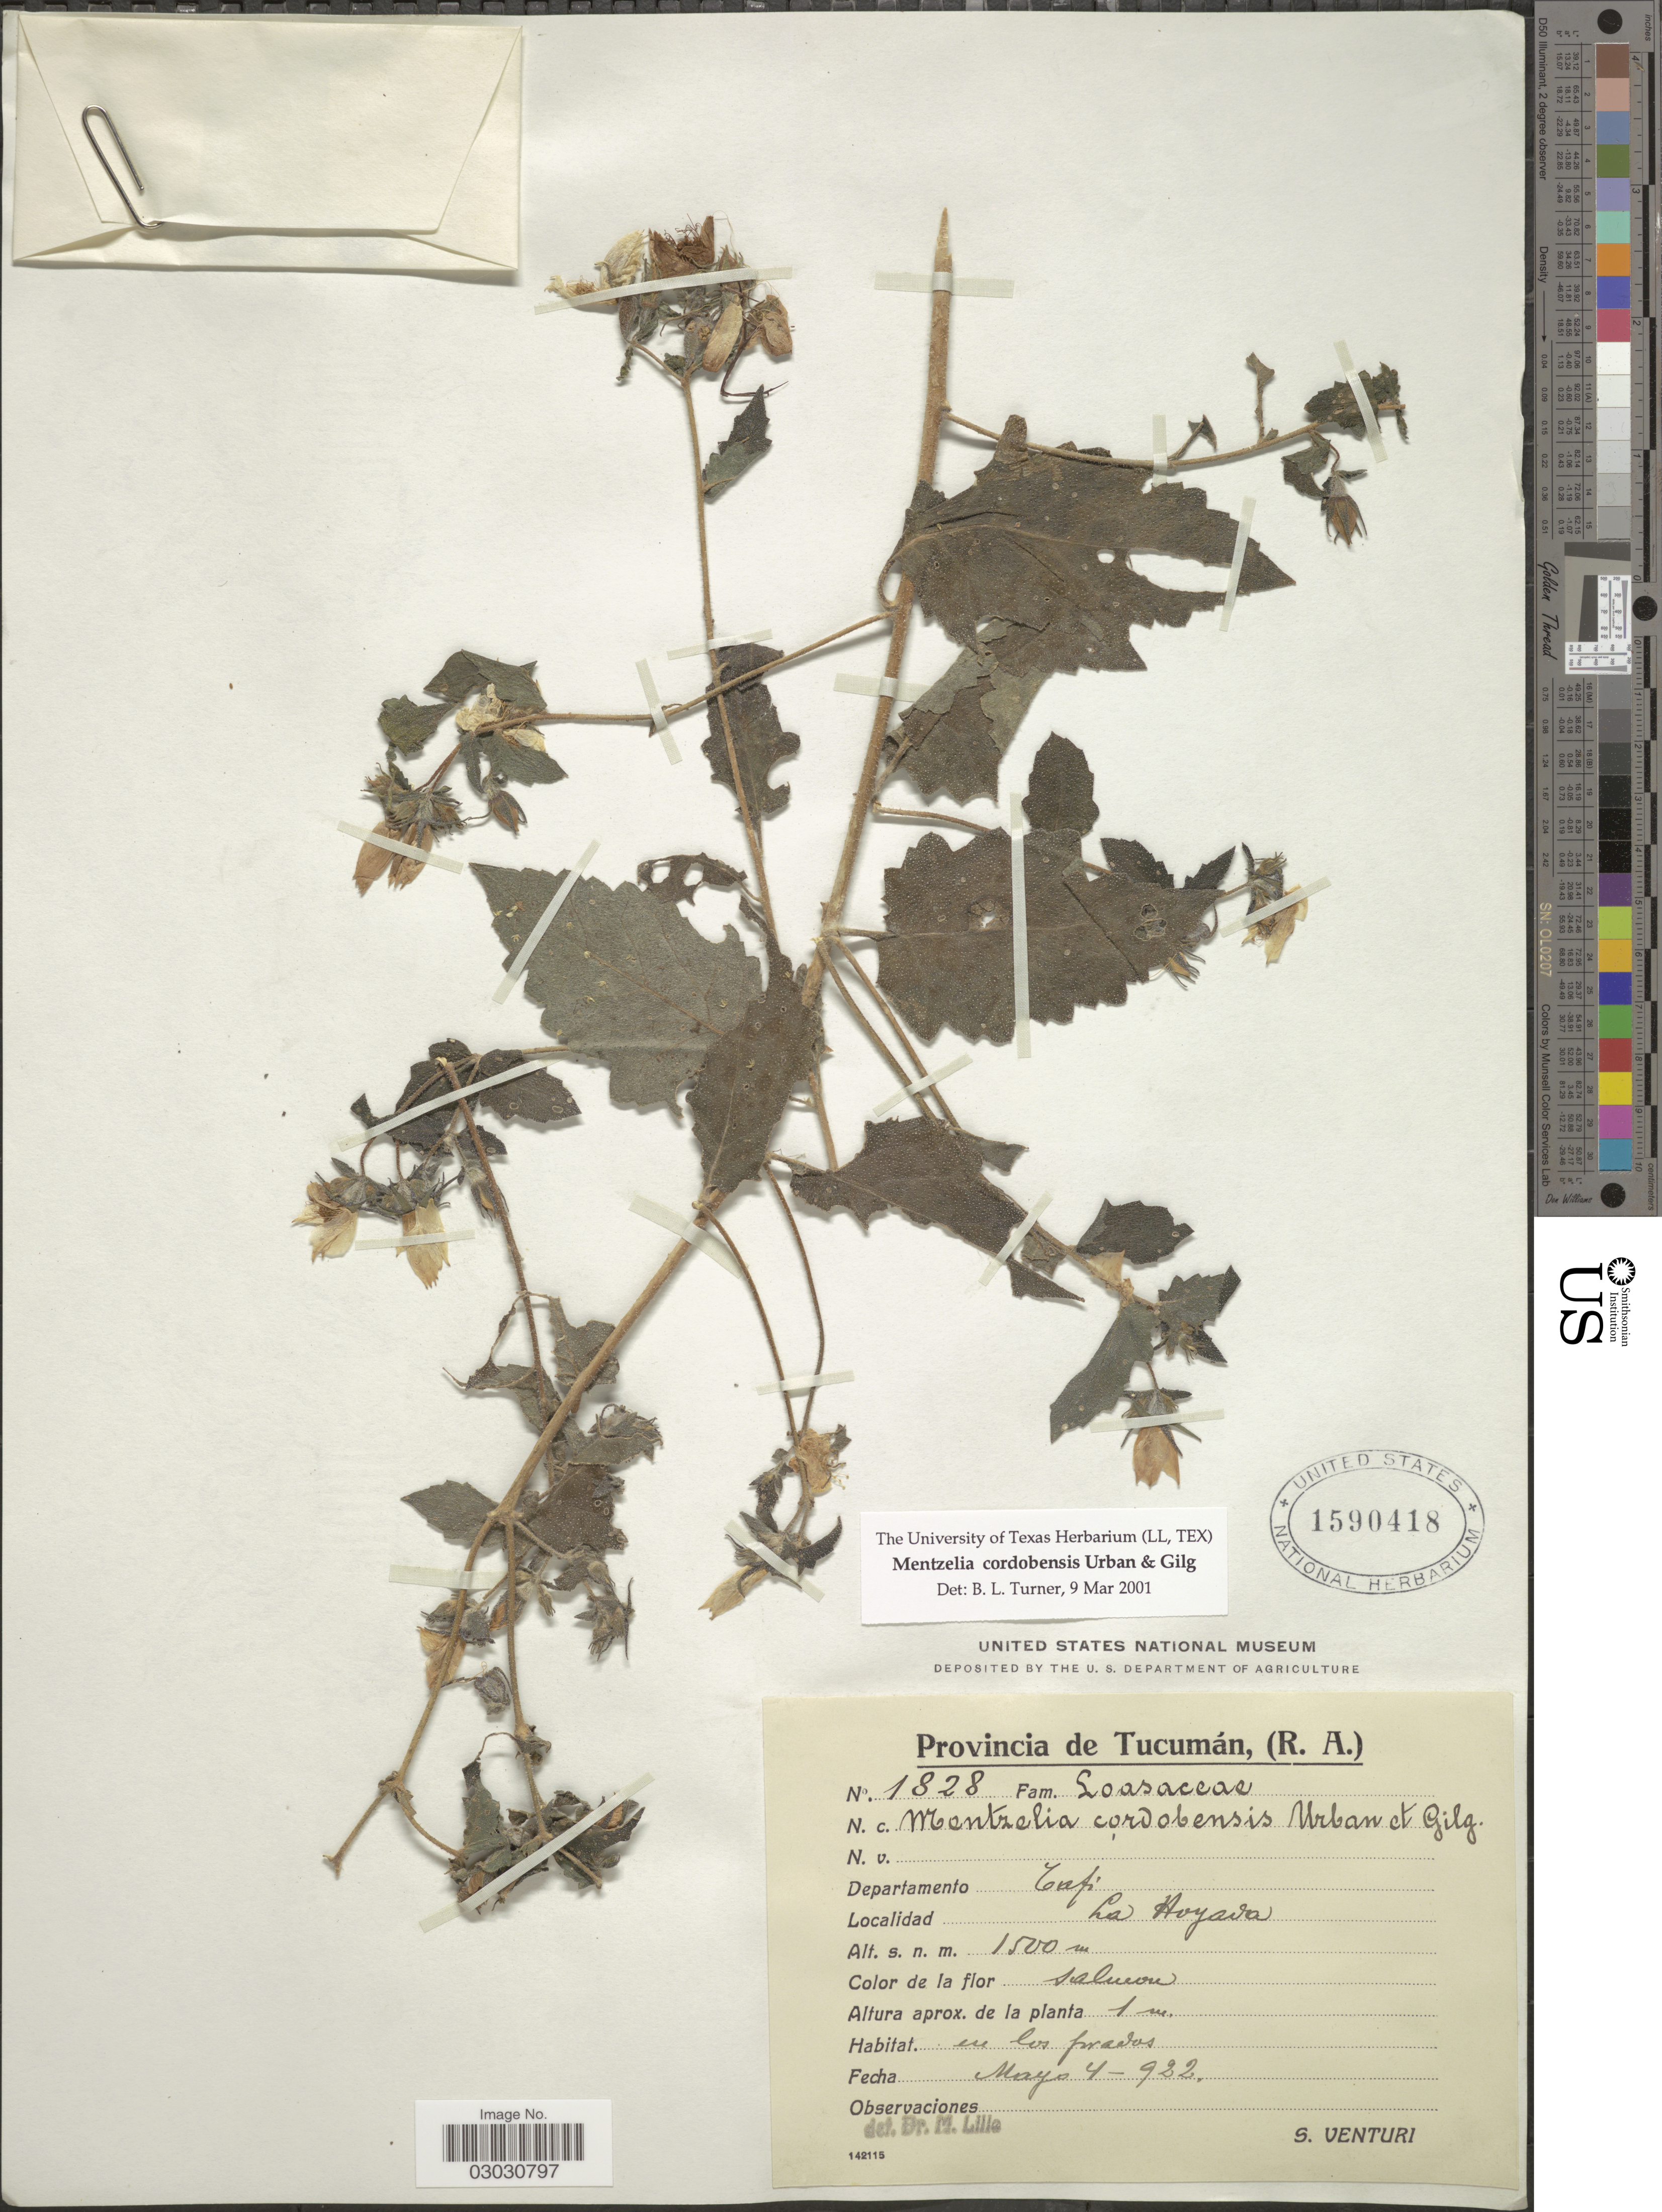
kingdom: Plantae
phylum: Tracheophyta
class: Magnoliopsida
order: Cornales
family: Loasaceae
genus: Mentzelia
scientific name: Mentzelia cordobensis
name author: Urb. & Gilg ex Kurtz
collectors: S. Venturi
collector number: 1828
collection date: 1922-05-04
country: Argentina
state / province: Tucuman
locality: Departamento Tafi. La Hoyada.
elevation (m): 1500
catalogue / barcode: US 1590418